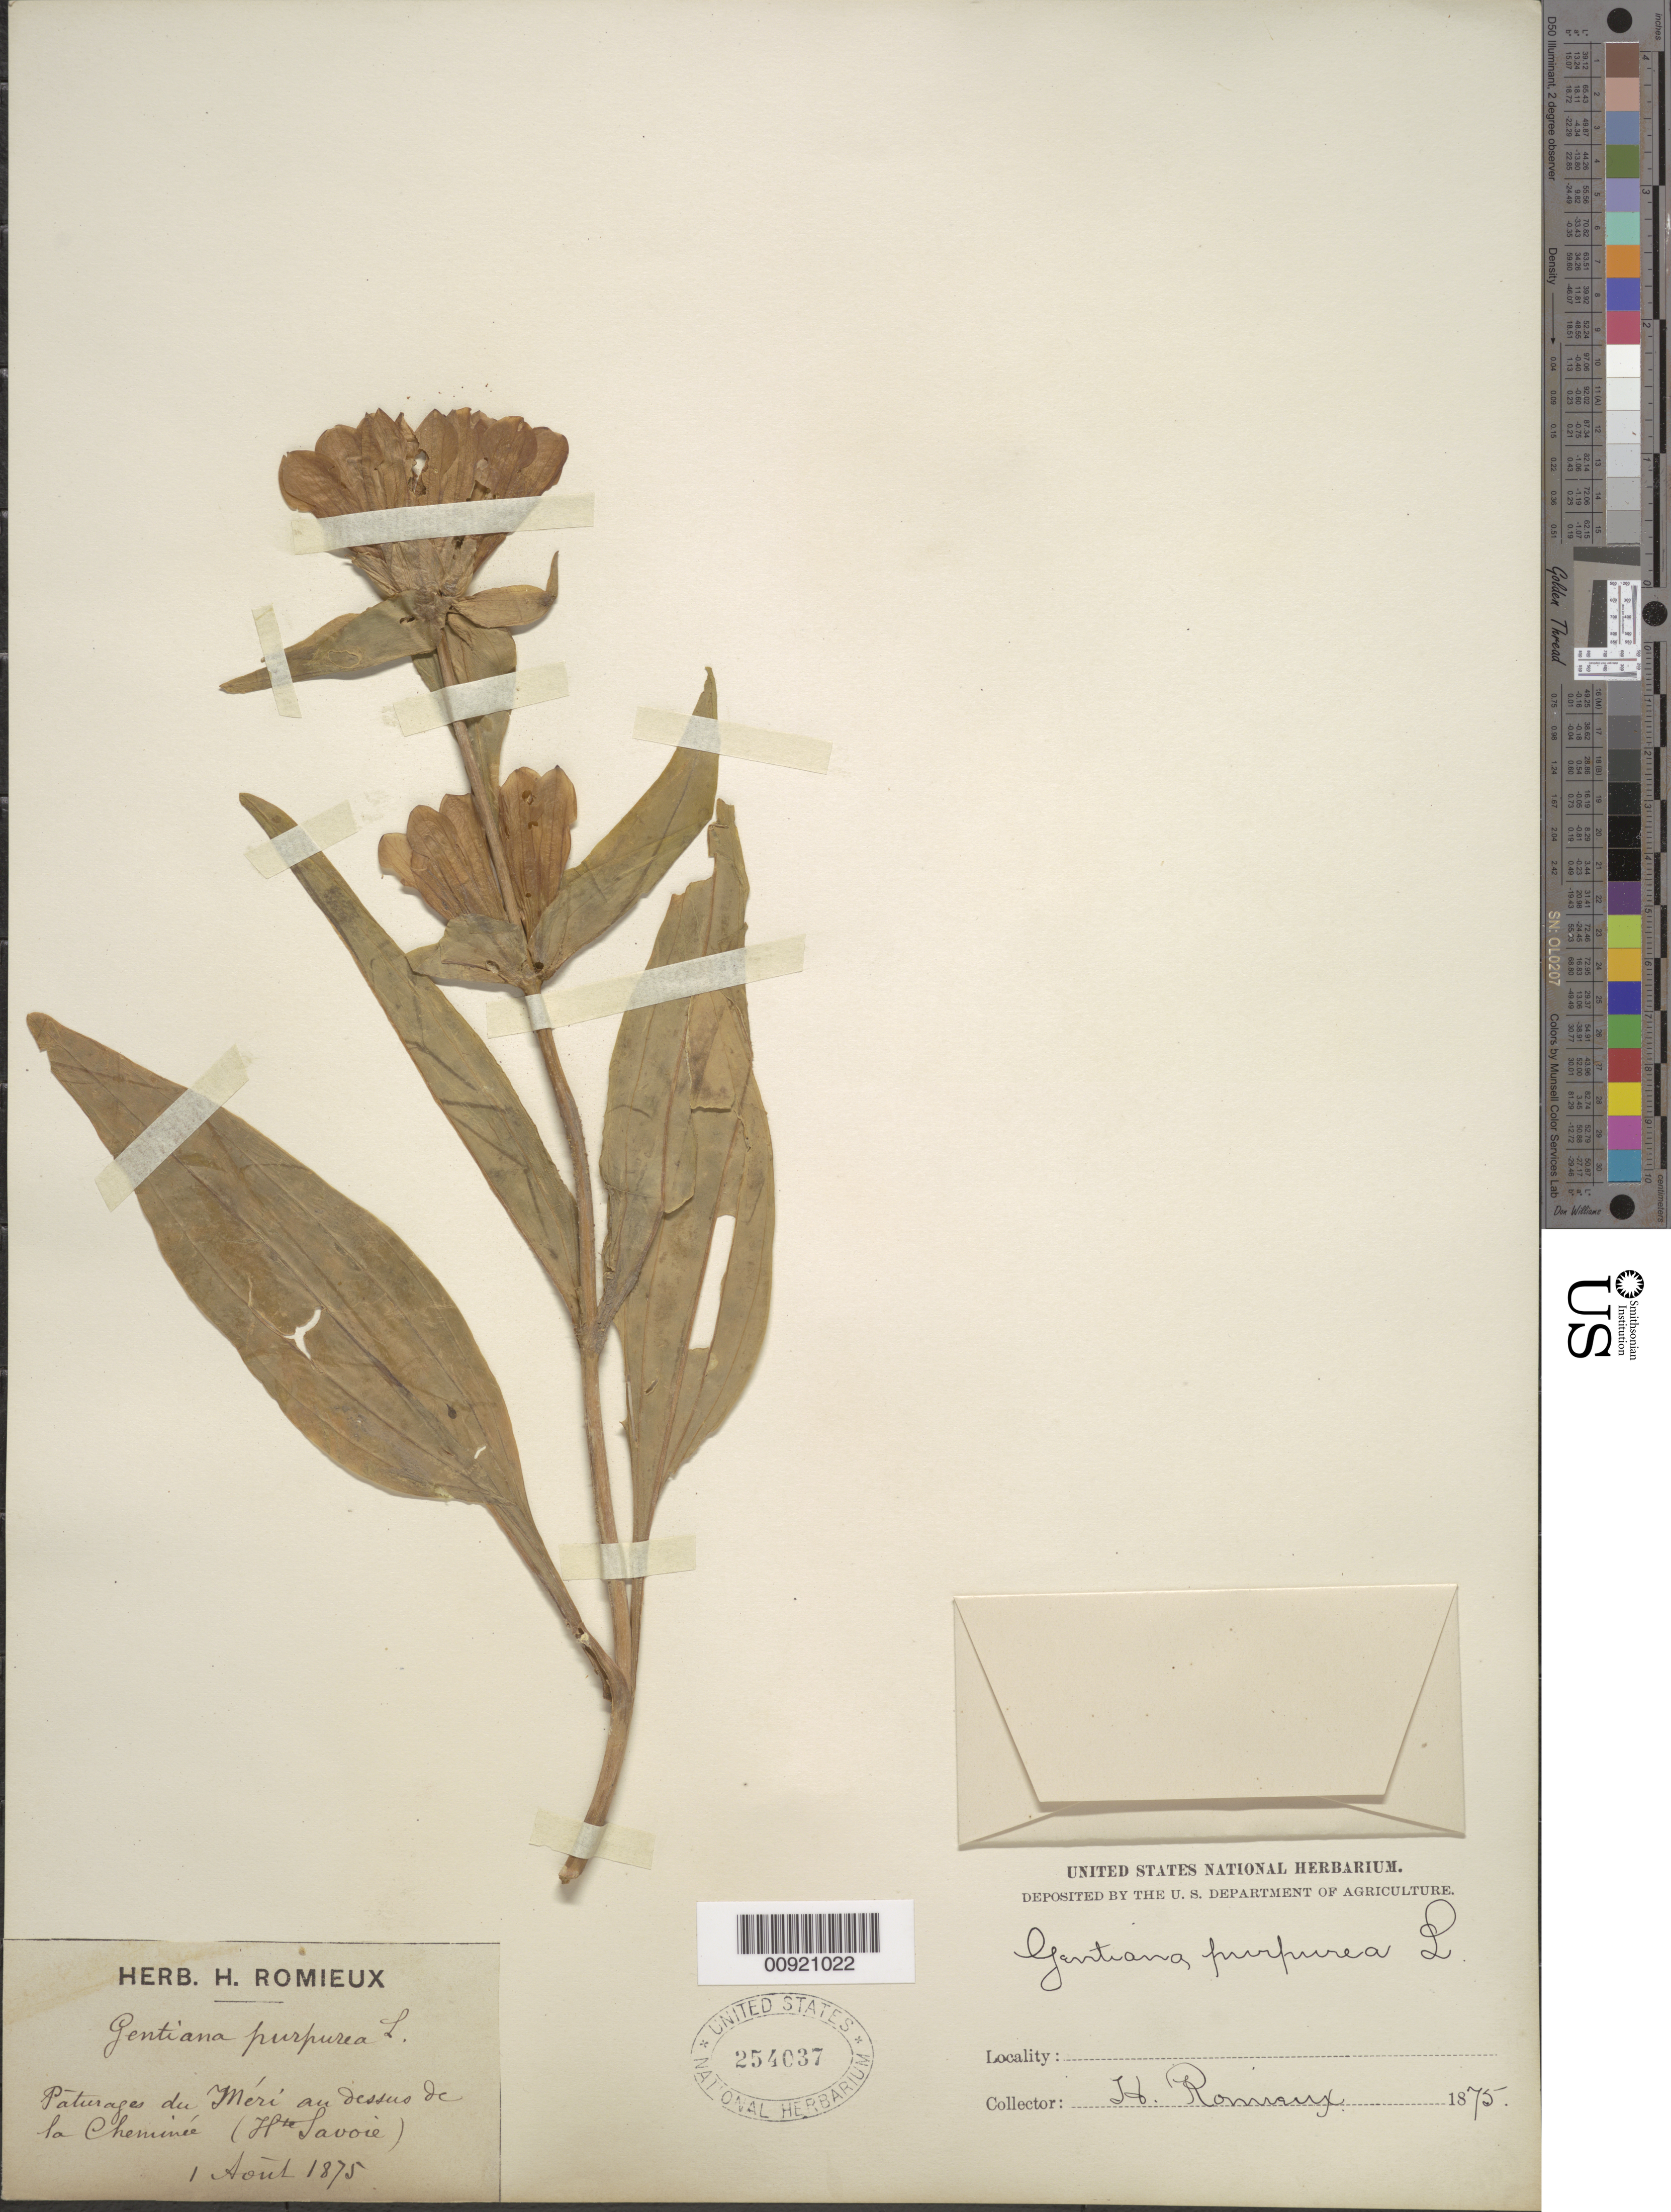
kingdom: Plantae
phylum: Tracheophyta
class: Magnoliopsida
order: Gentianales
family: Gentianaceae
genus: Gentiana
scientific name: Gentiana purpurea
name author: L.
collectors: Romieux, H.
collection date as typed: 01 Aug 1875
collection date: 1875-08-01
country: France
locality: Paturages du Méri au dessus de la Chemincé (Savoie)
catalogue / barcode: US 254037